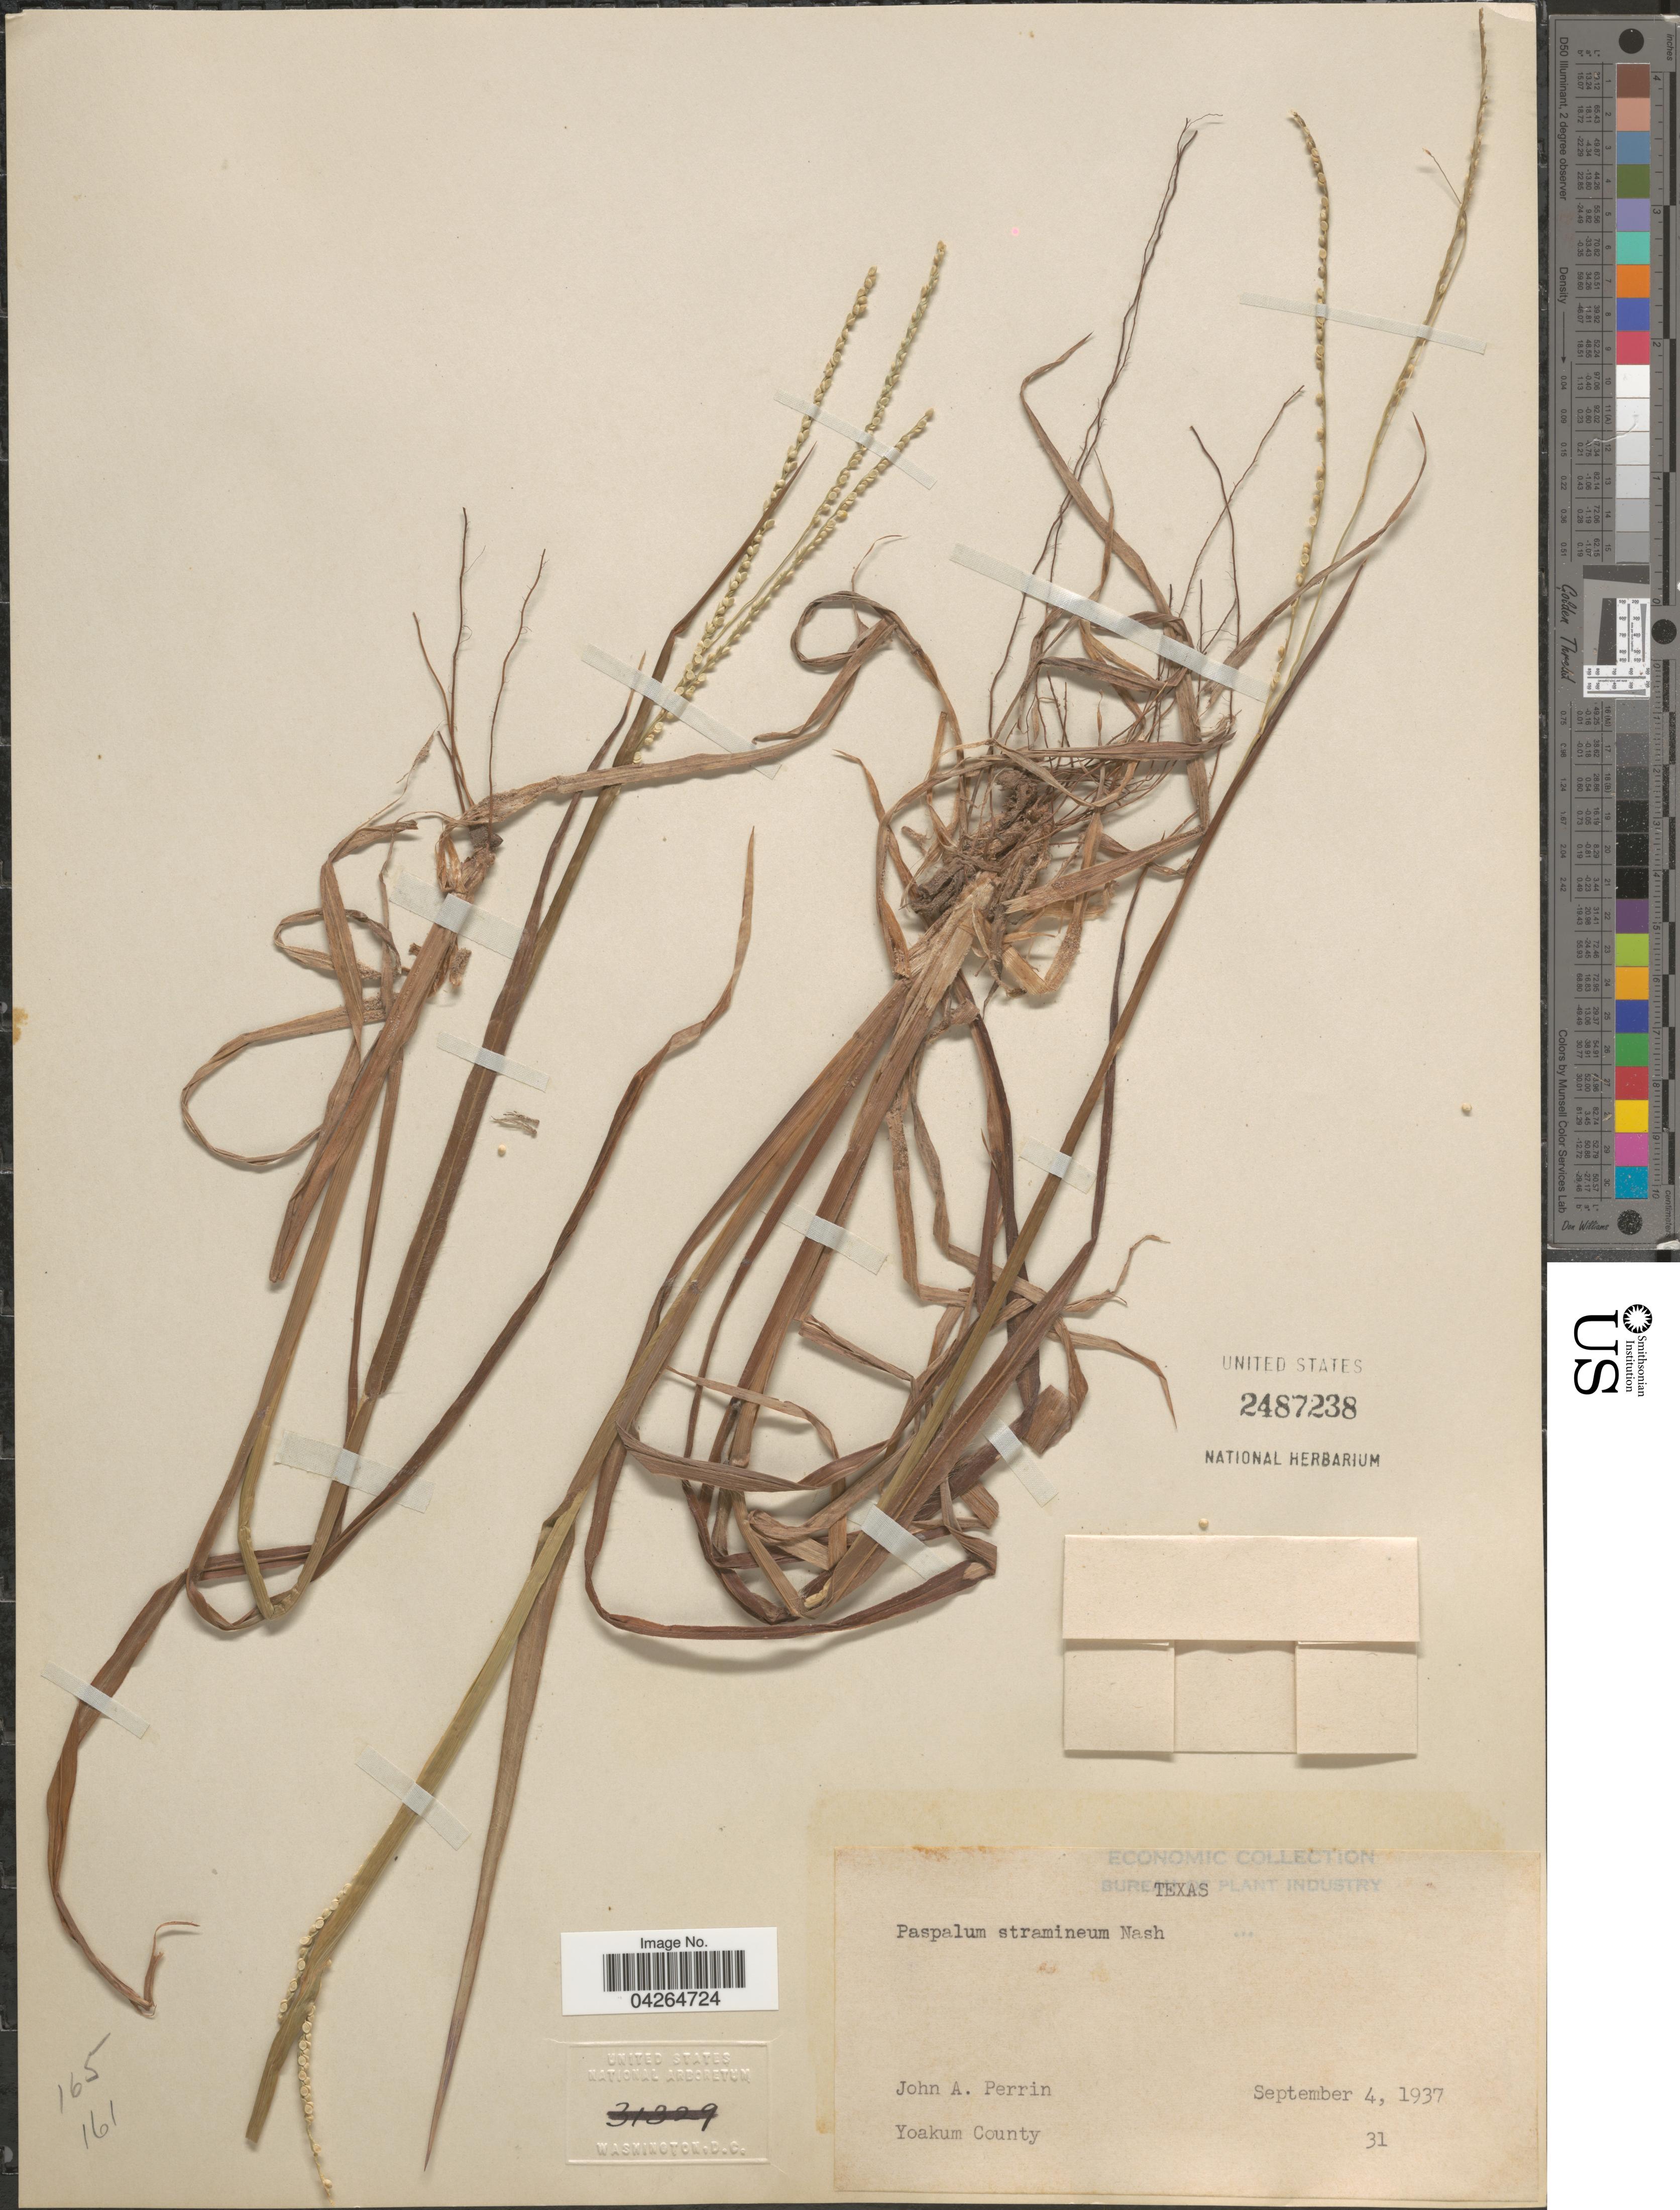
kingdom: Plantae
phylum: Tracheophyta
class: Liliopsida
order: Poales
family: Poaceae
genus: Paspalum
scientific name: Paspalum setaceum var. stramineum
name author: (Nash) D.J. Banks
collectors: J. Perrin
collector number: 31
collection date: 1937-09-04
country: United States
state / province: Texas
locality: Yoakum County.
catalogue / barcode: US 2487238